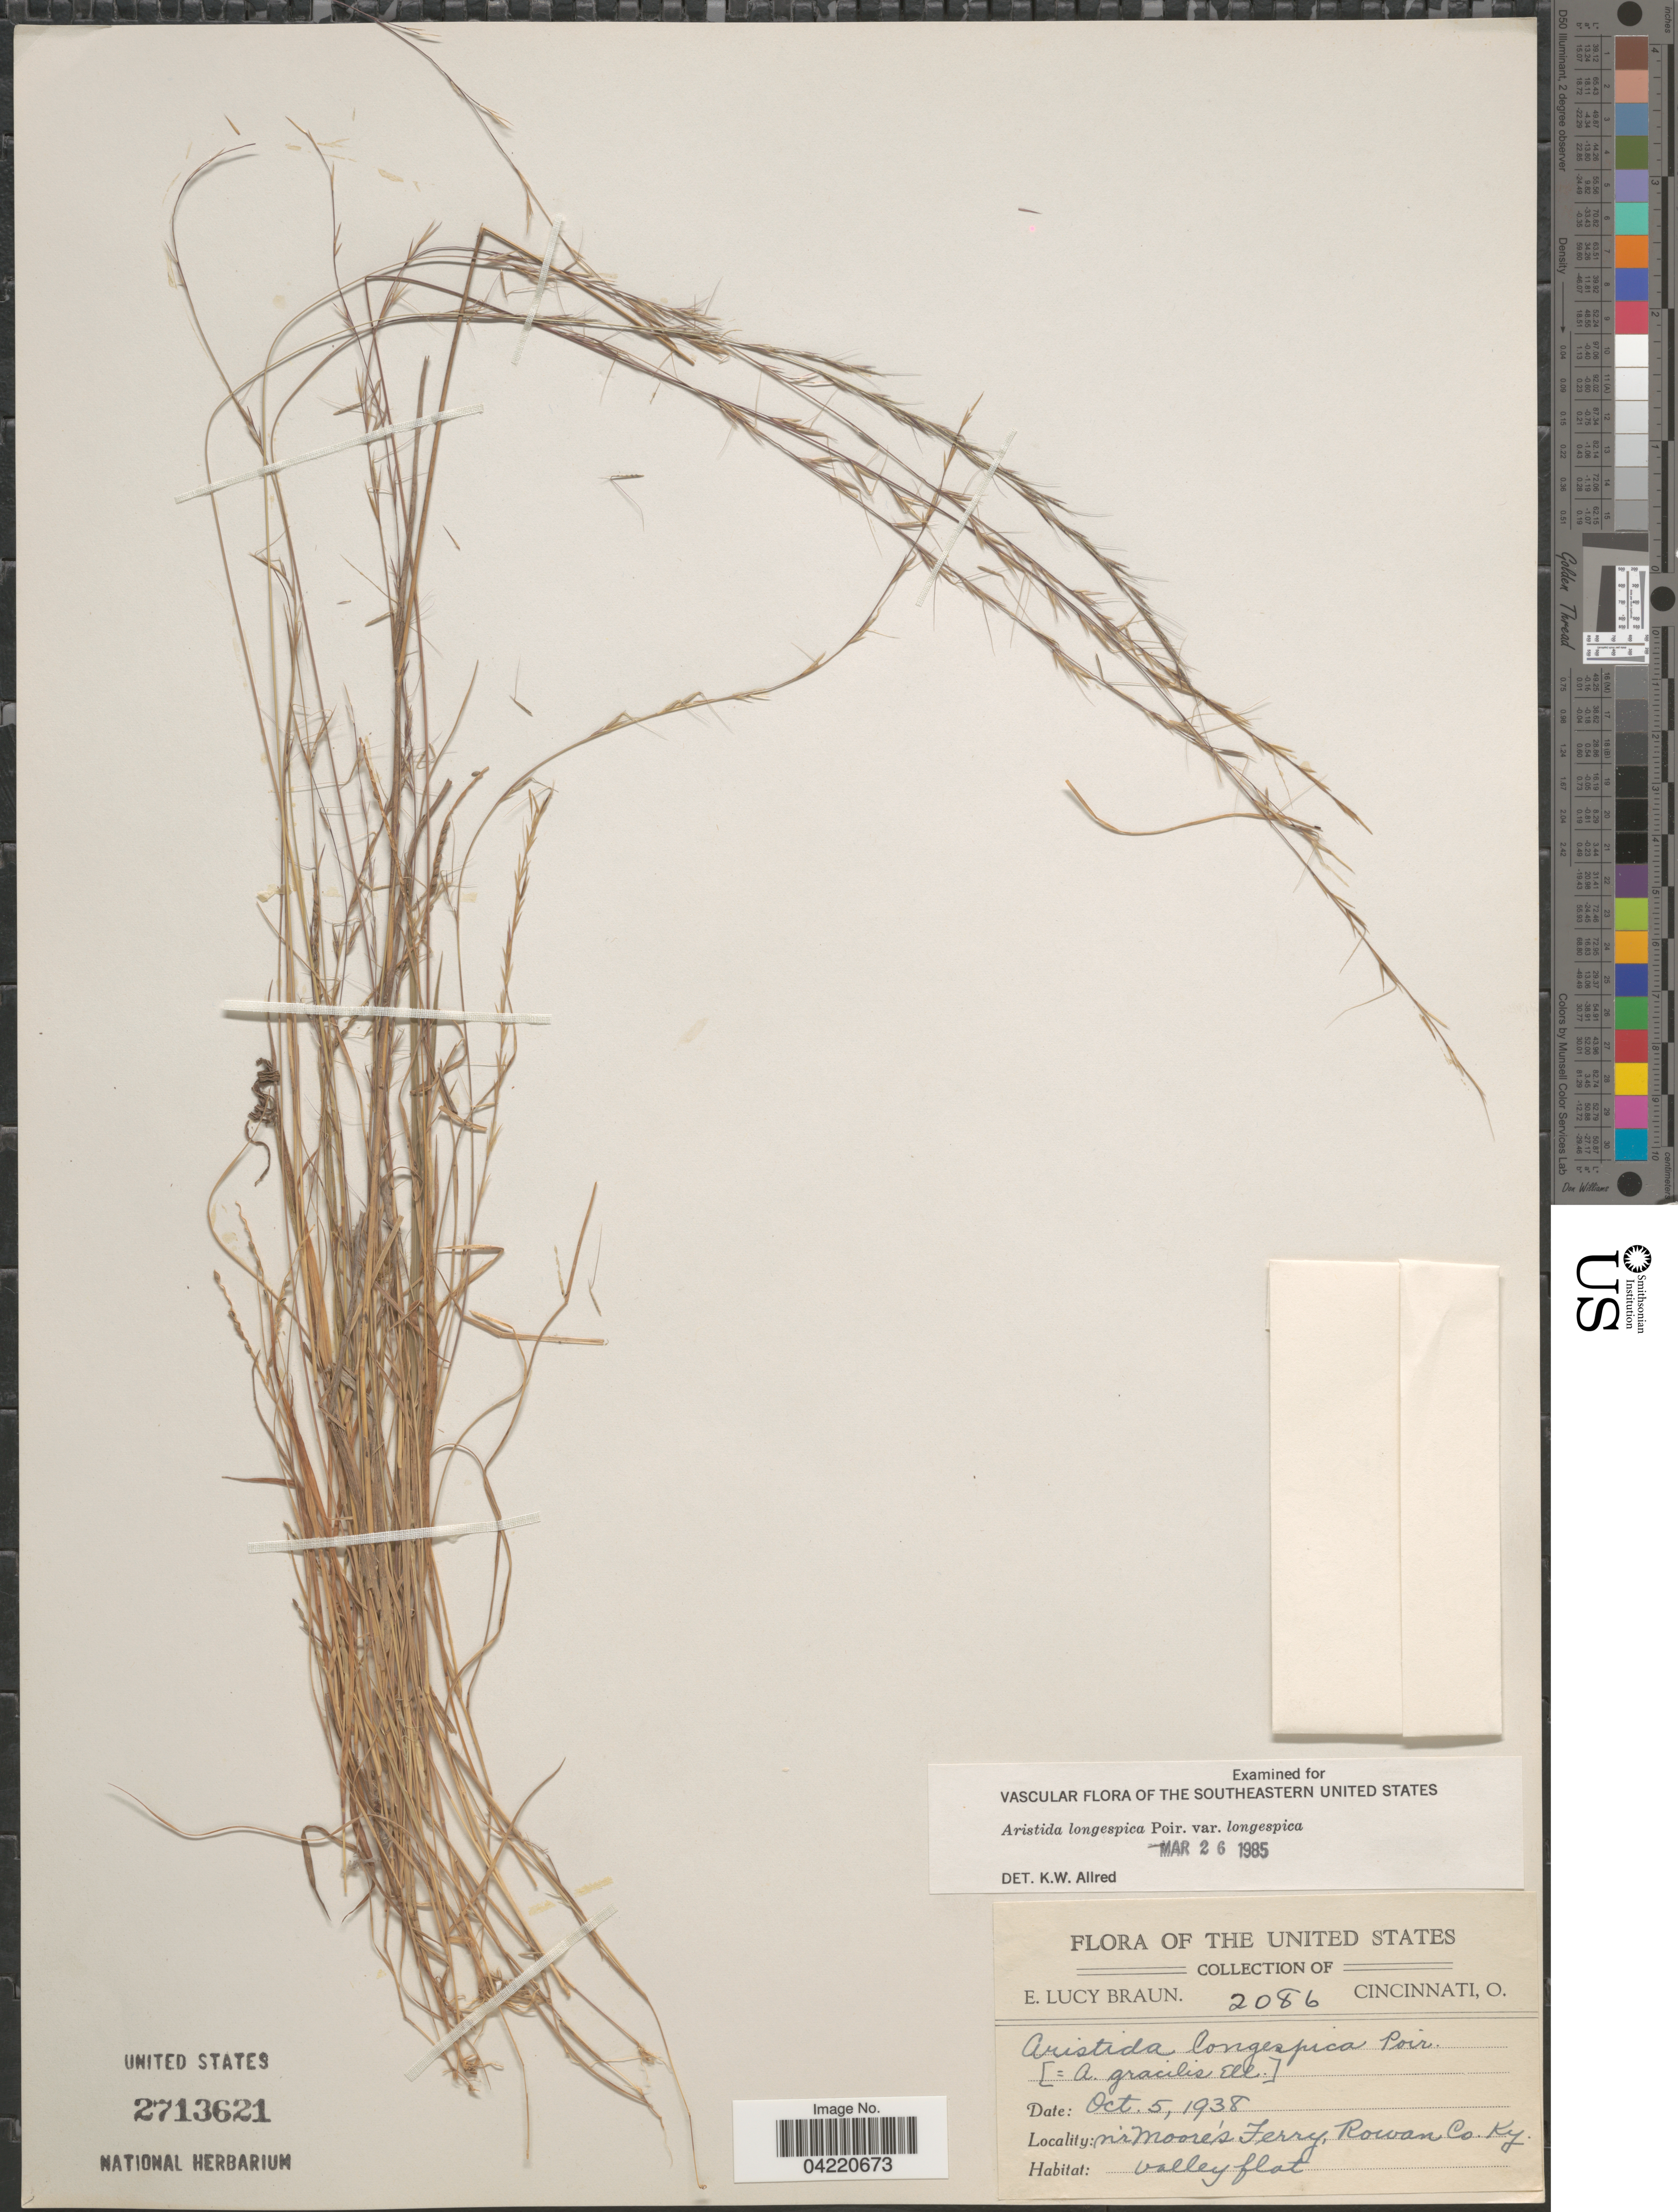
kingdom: Plantae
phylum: Tracheophyta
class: Liliopsida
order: Poales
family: Poaceae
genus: Aristida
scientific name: Aristida longespica var. longespica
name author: Poir.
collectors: E. L. Braun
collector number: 2086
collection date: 1938-10-05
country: United States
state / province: Kentucky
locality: Nr Moore's Ferry, Rowan Co.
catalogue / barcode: US 2713621